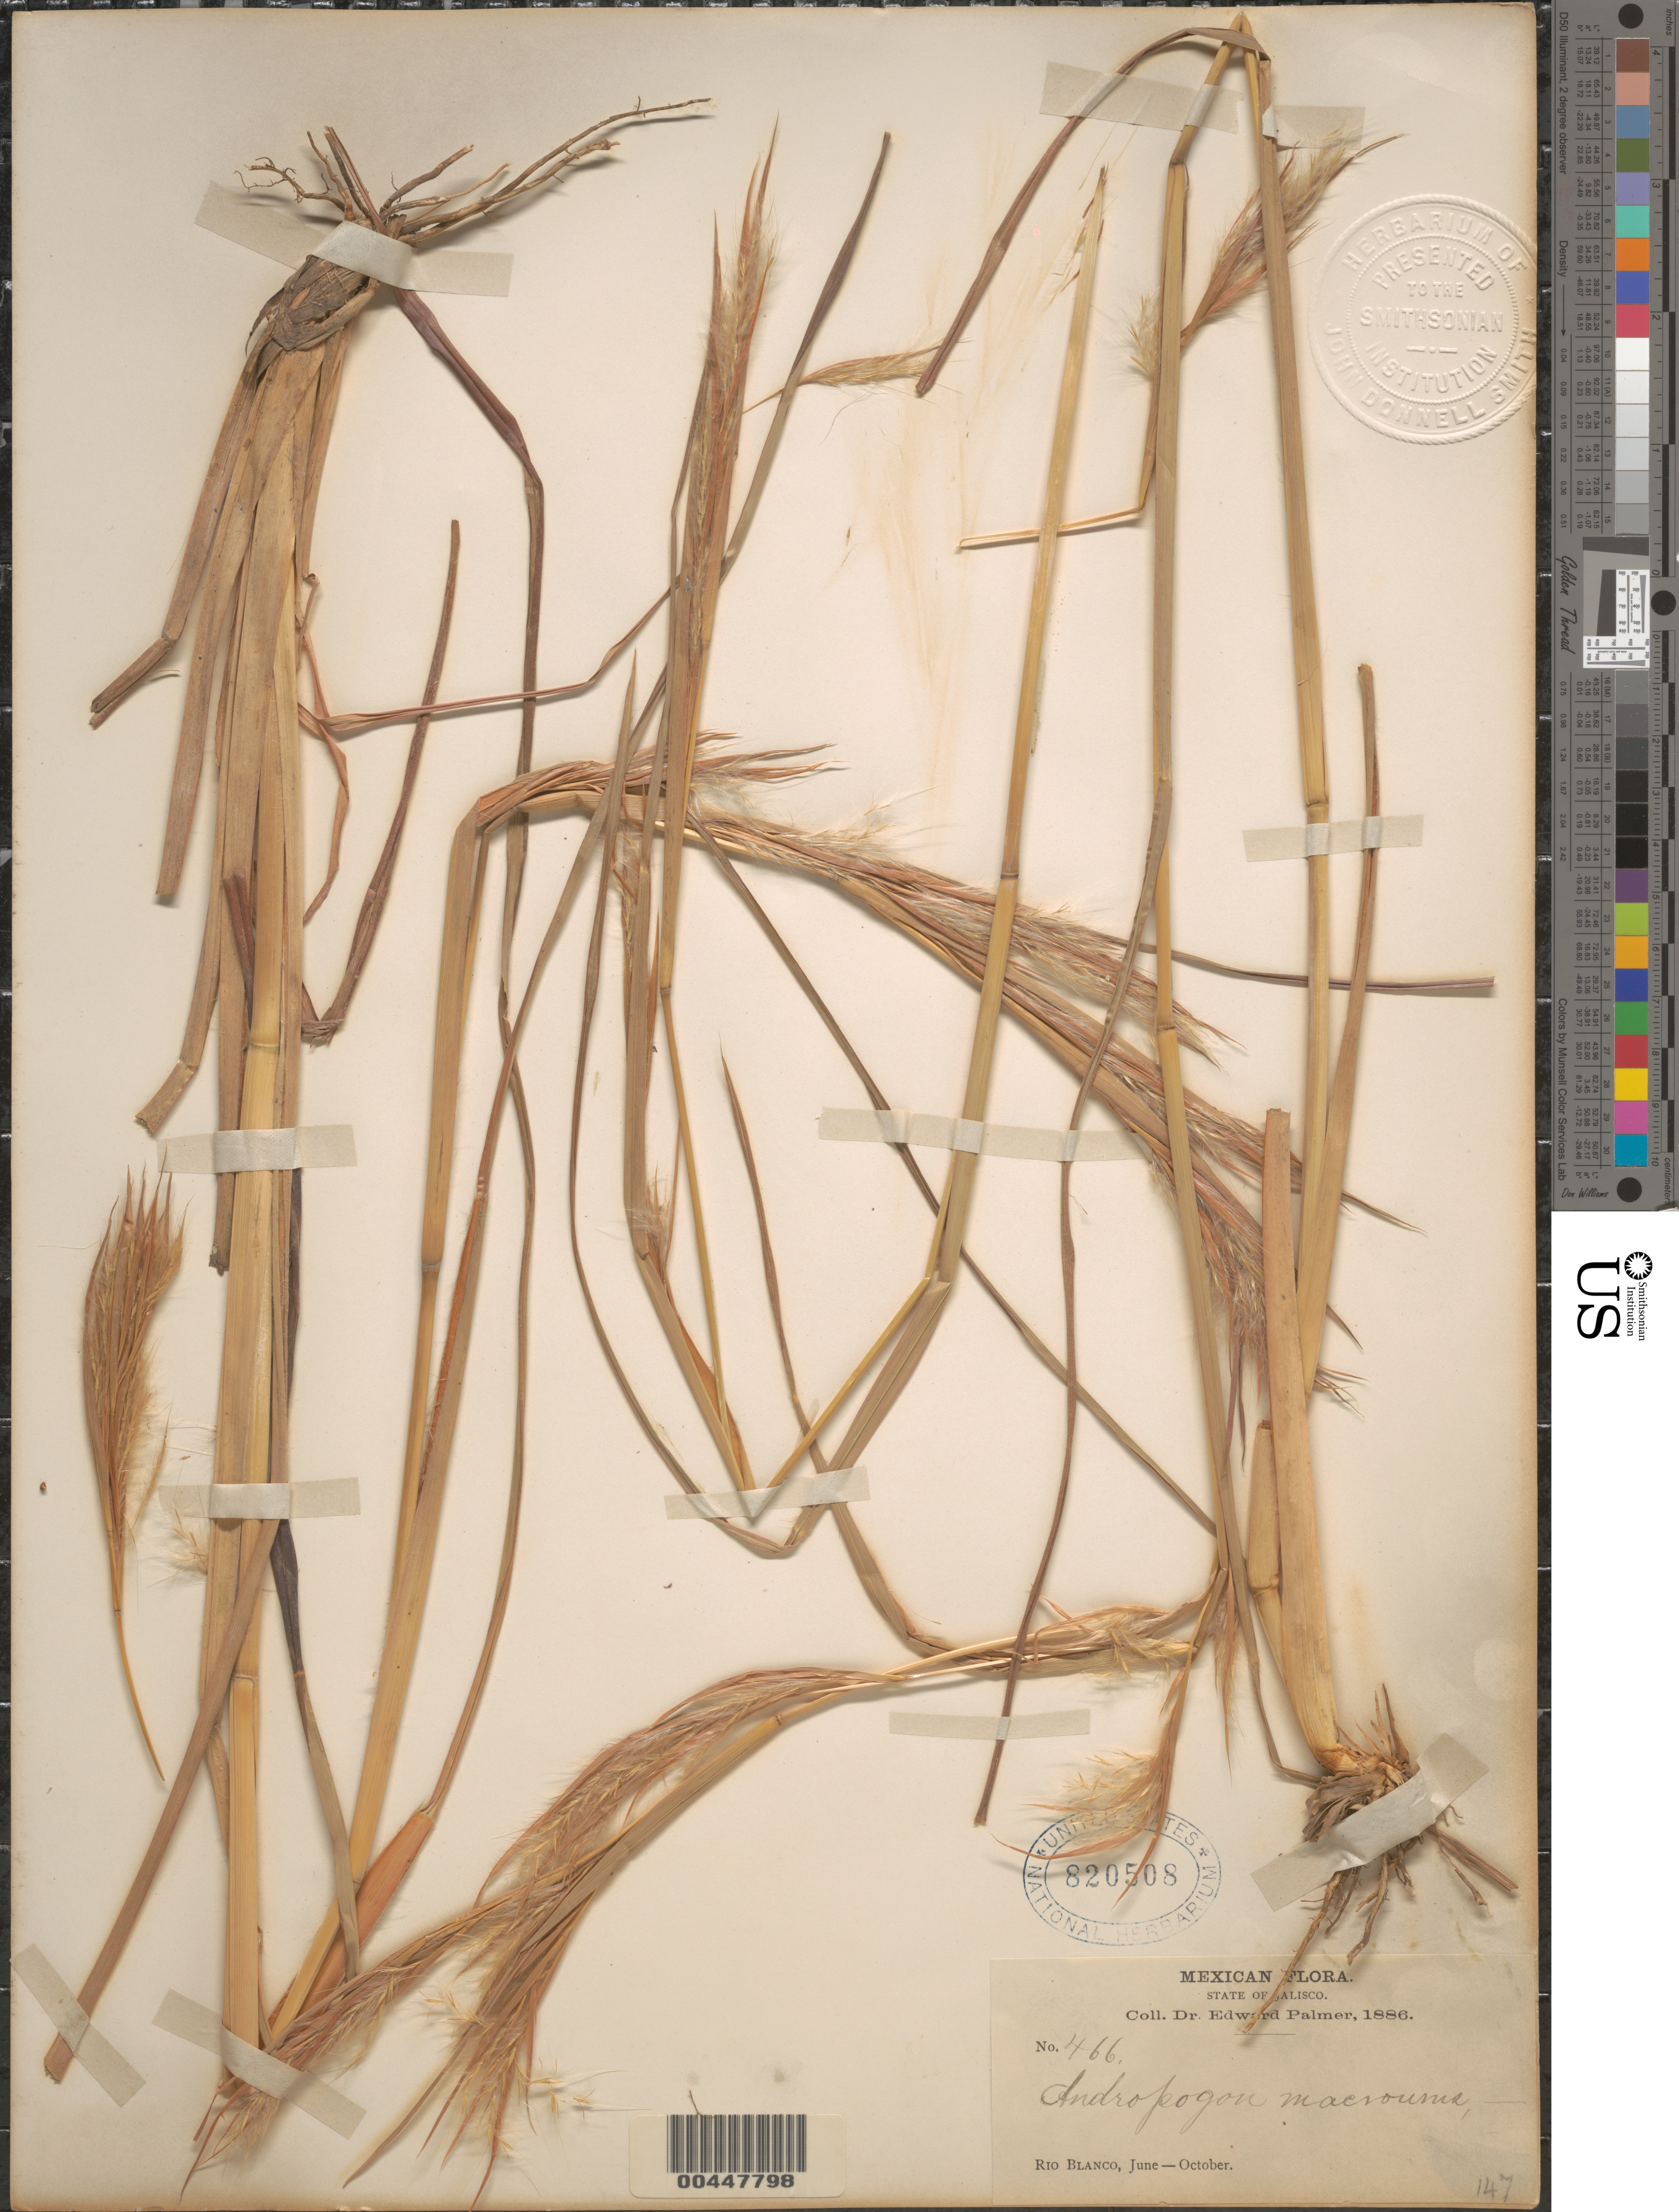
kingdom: Plantae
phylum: Tracheophyta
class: Liliopsida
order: Poales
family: Poaceae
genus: Andropogon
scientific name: Andropogon glomeratus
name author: (Walter) Britton, Stearns & Poggenb.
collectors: E. Palmer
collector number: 466/147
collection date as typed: Jun 1886 to Oct 1886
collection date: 1886-06/1886-10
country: Mexico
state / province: Jalisco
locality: Rio Blanco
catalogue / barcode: US 820508